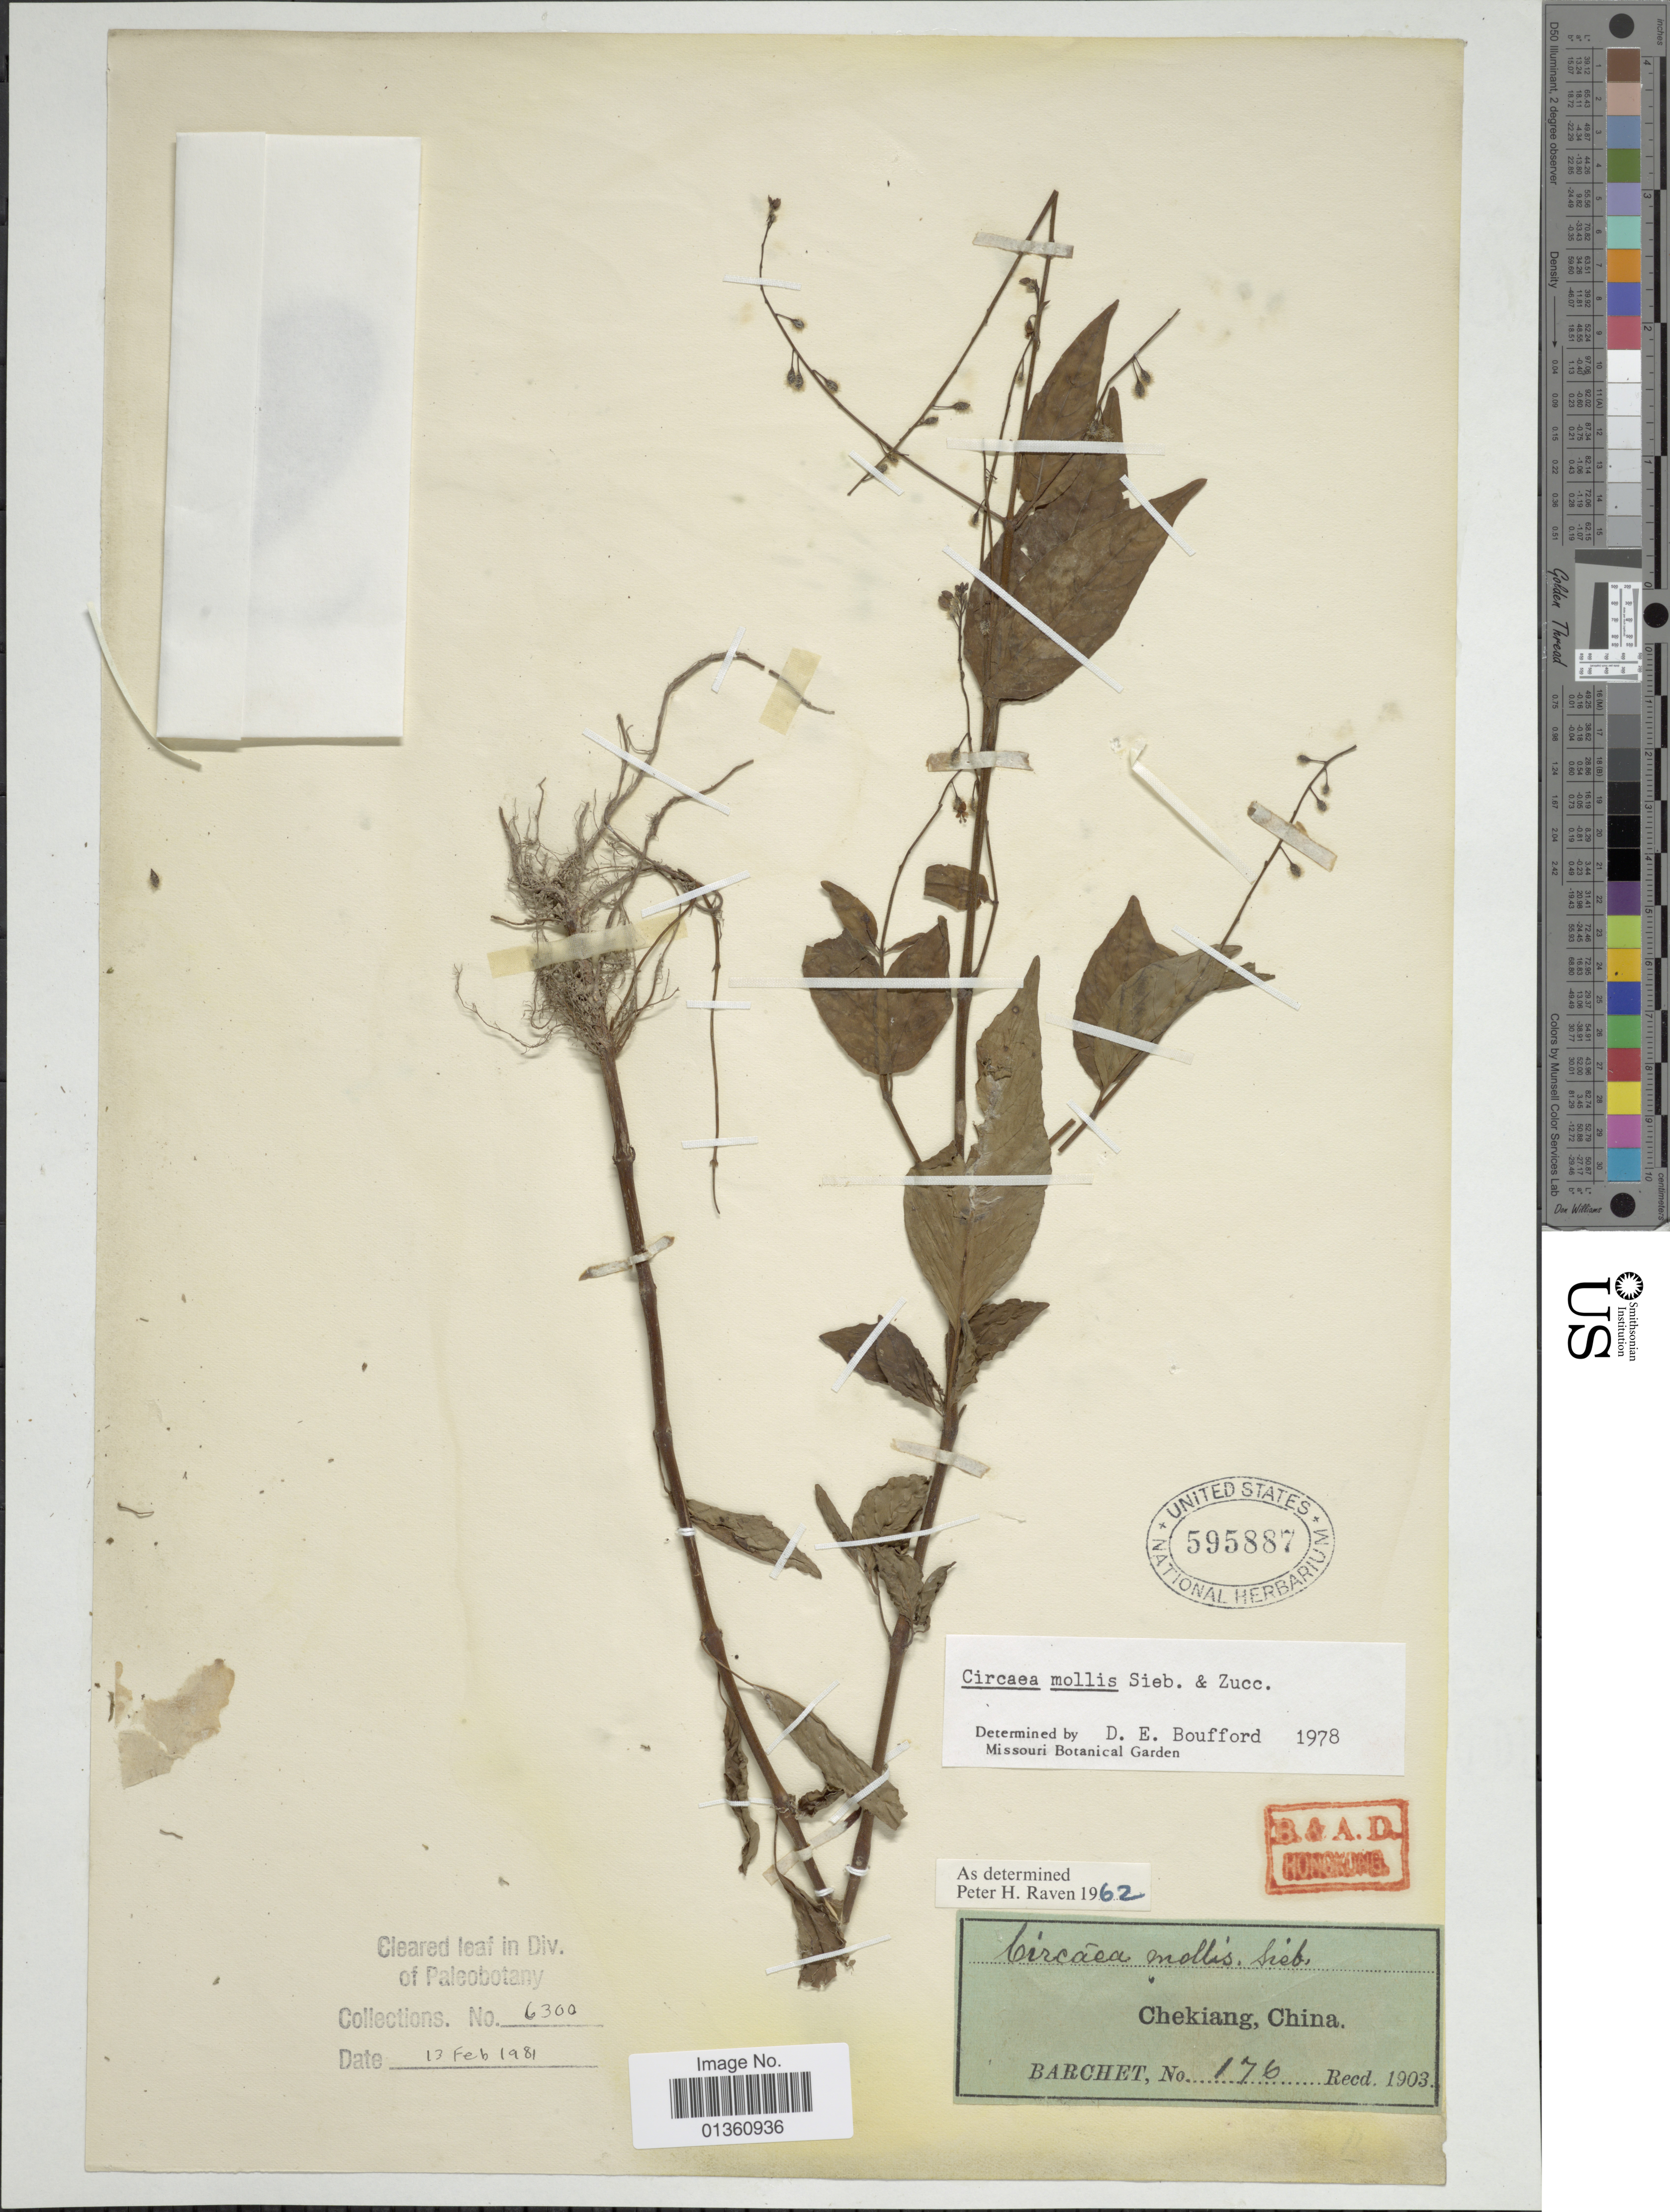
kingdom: Plantae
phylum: Tracheophyta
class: Magnoliopsida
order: Myrtales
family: Onagraceae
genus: Circaea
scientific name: Circaea mollis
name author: Siebold & Zucc.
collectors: Barchet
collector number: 176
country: China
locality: Chekiang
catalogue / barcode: US 595887